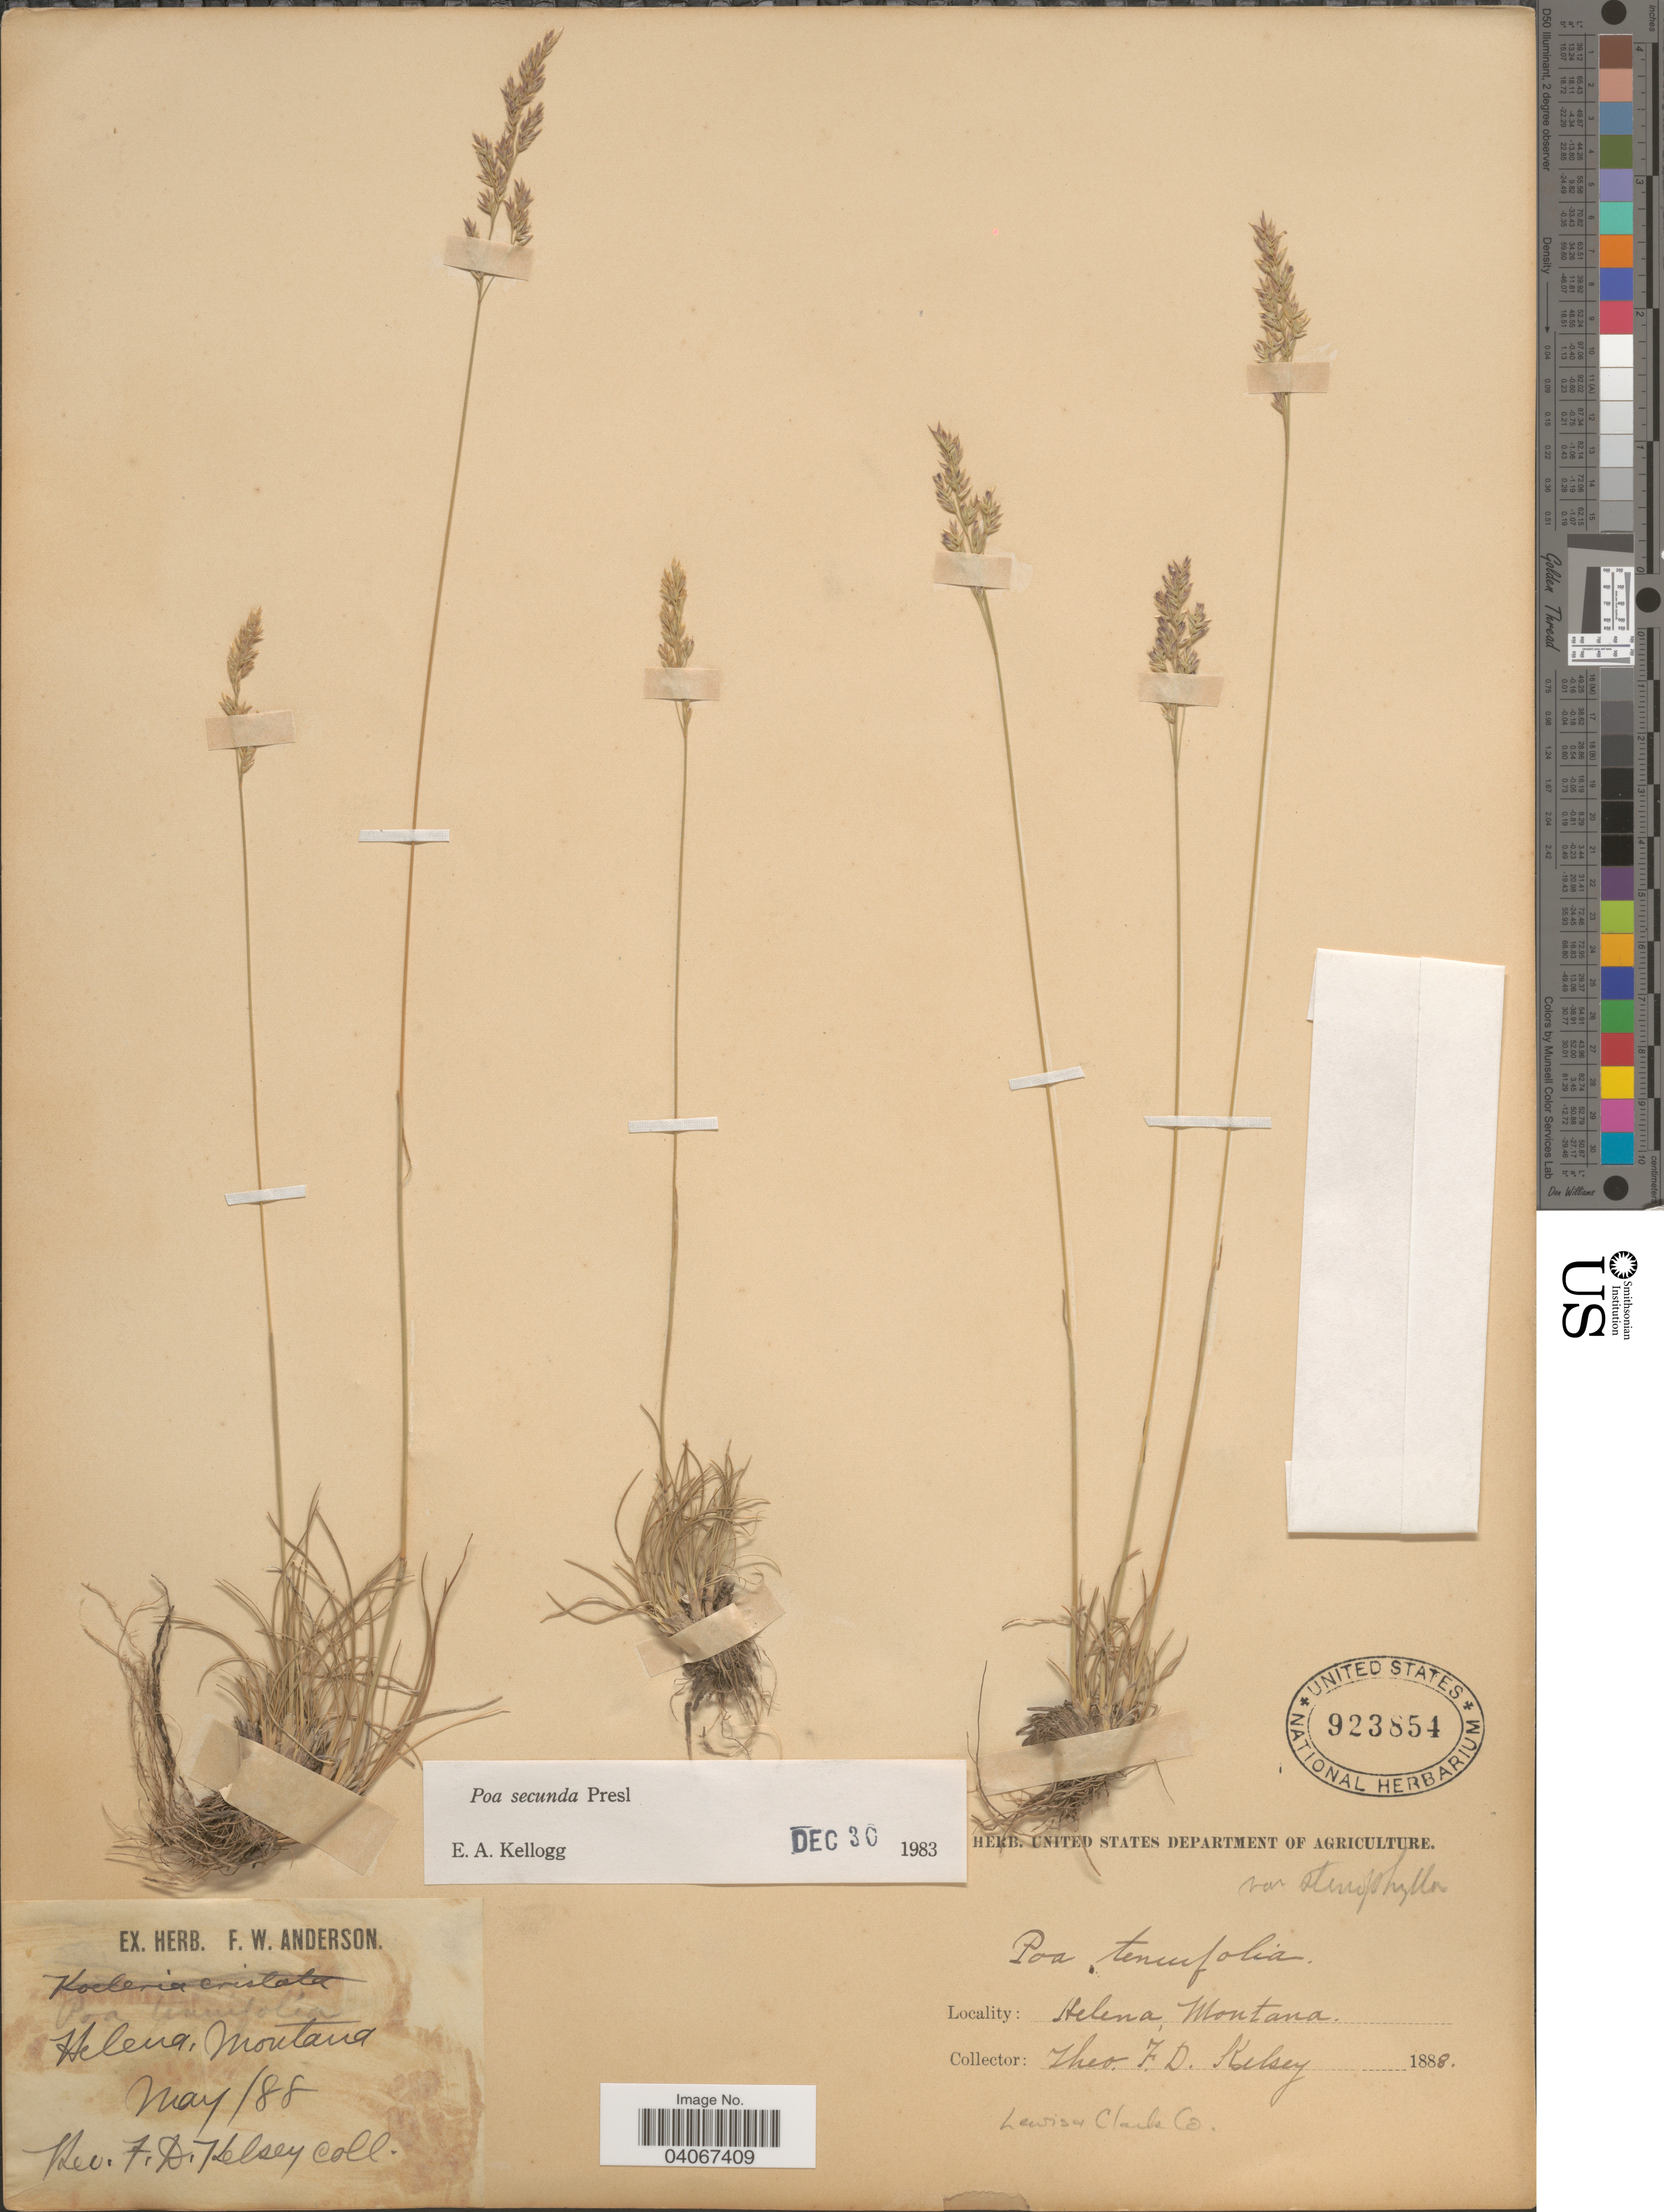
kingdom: Plantae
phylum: Tracheophyta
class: Liliopsida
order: Poales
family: Poaceae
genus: Poa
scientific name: Poa secunda subsp. secunda var. secunda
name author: J. Presl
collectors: F. Kelsey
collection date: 1888-05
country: United States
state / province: Montana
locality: Helena. Lewis et Clarke Co.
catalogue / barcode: US 923854